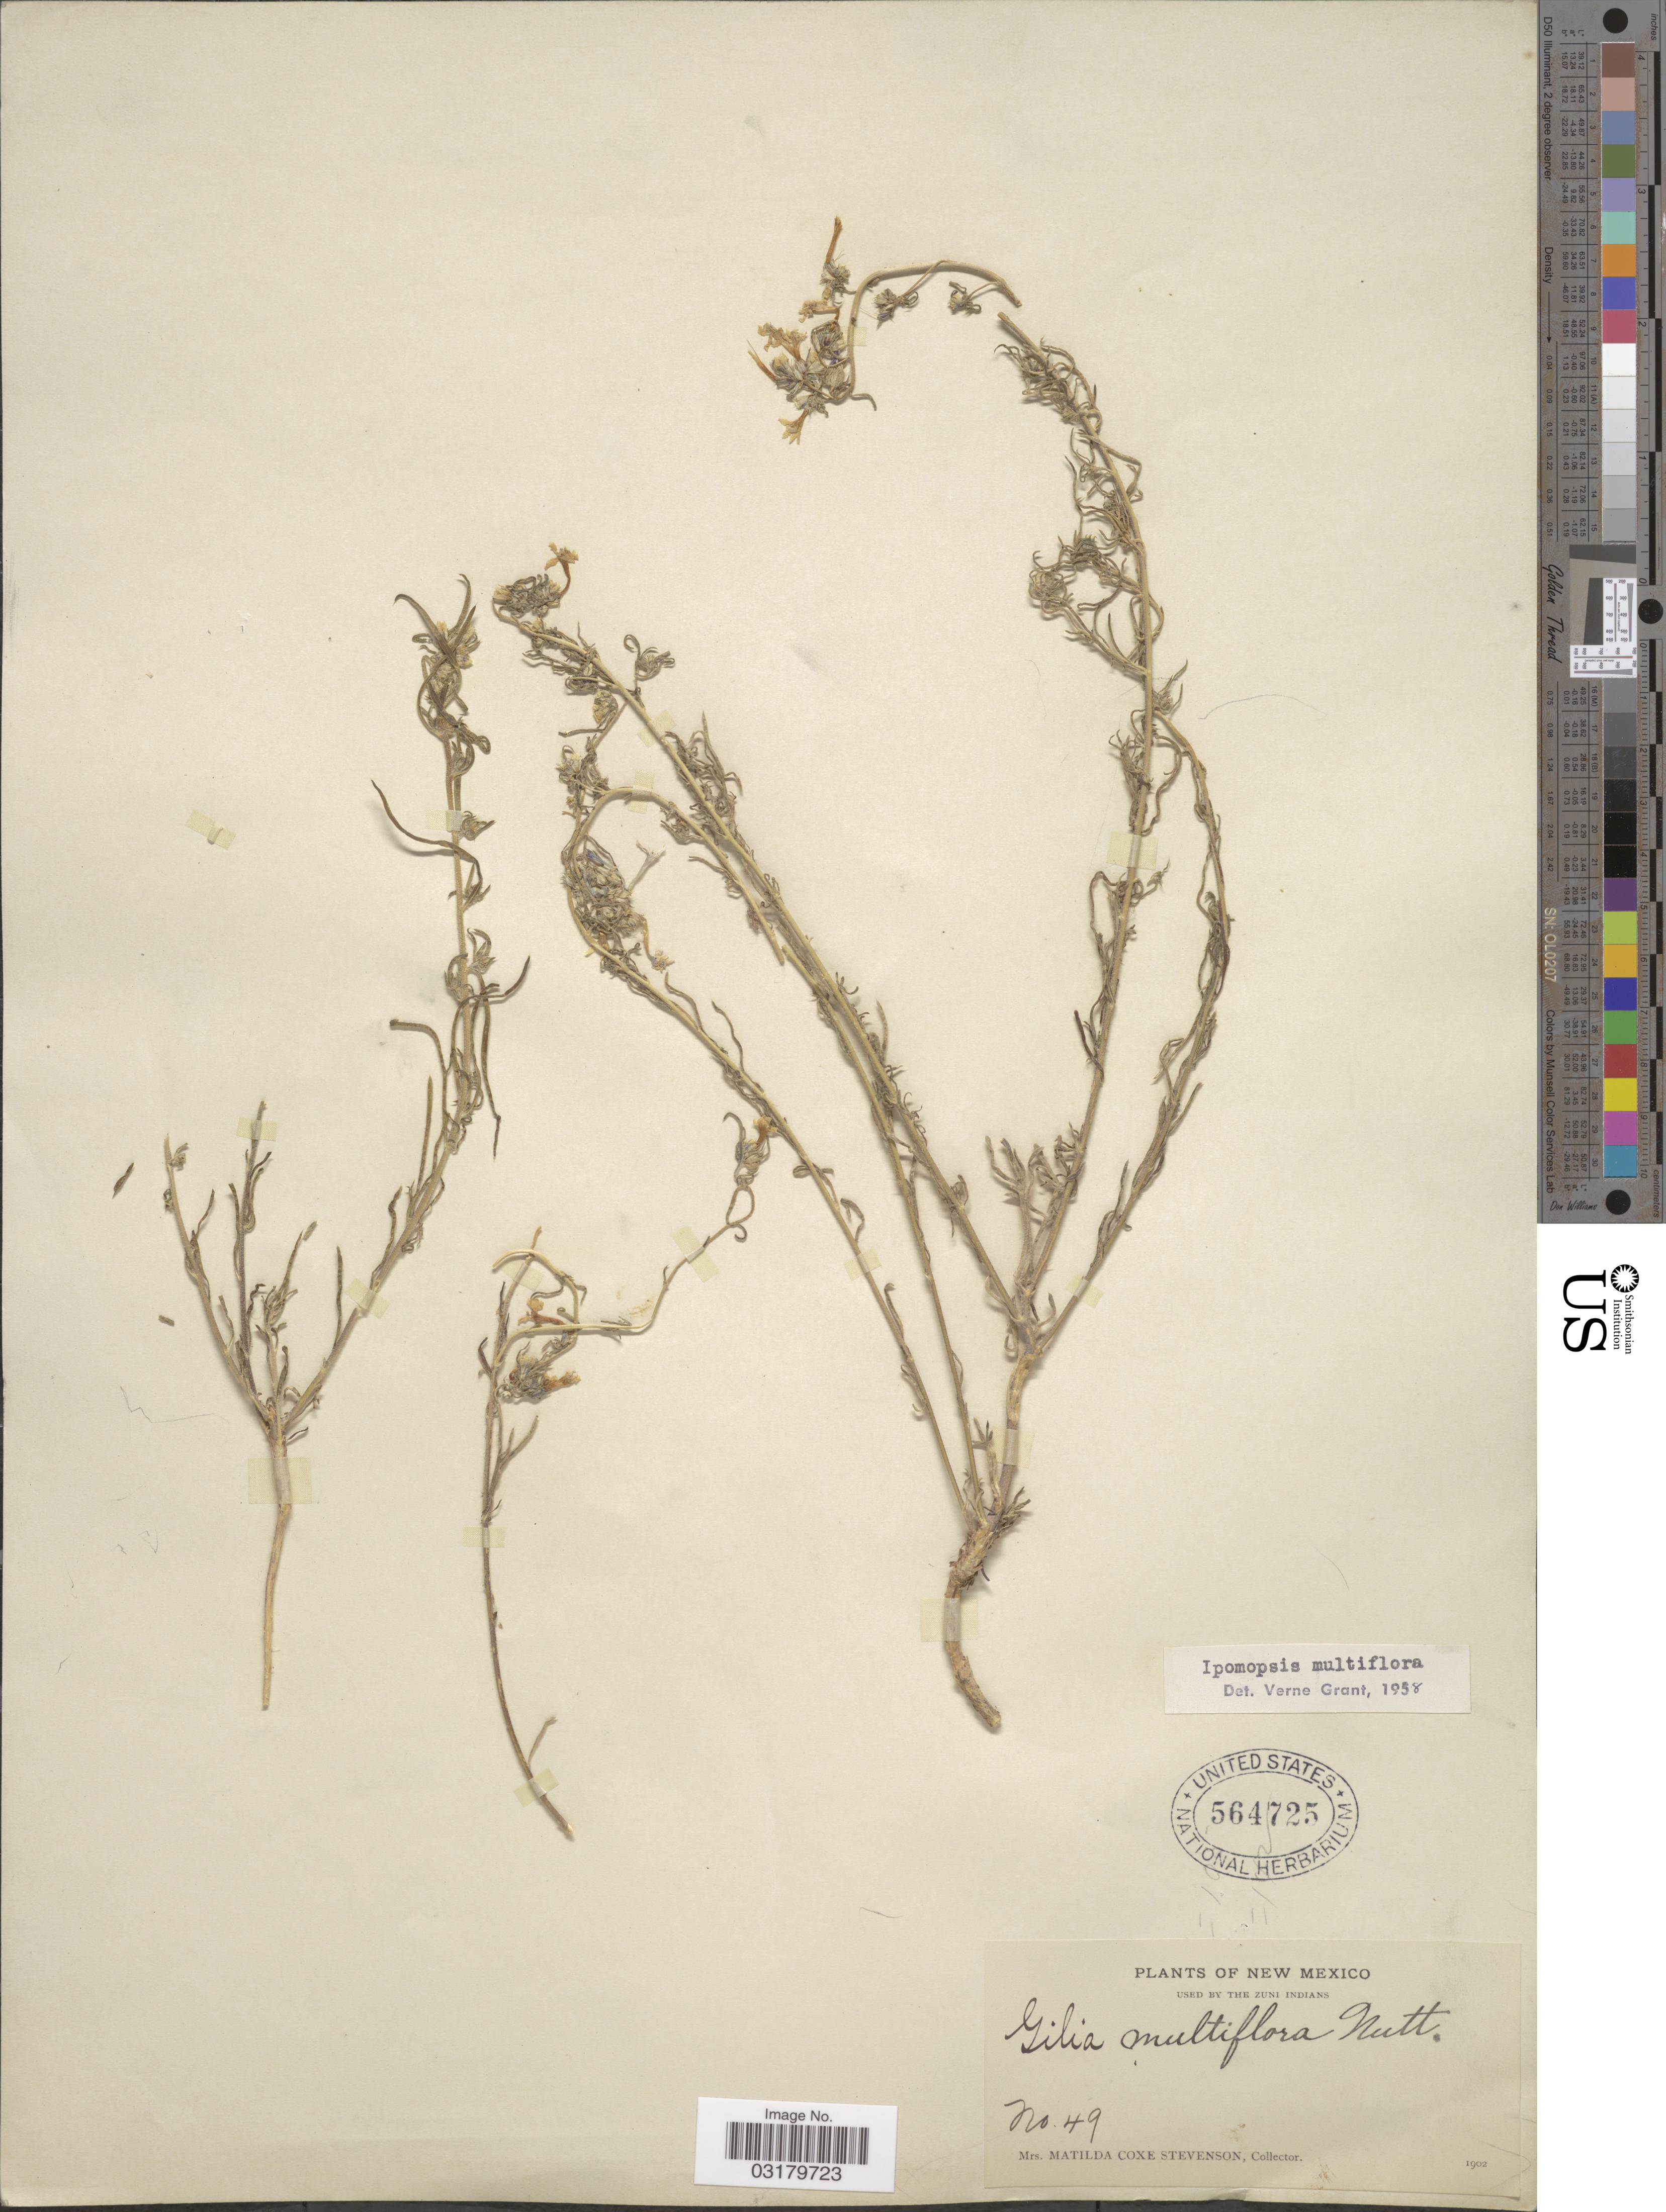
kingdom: Plantae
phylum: Tracheophyta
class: Magnoliopsida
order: Ericales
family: Polemoniaceae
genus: Ipomopsis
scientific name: Ipomopsis multiflora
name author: (Nutt.) V.E. Grant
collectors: M. Stevenson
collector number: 49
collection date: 1902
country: United States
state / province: New Mexico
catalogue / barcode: US 564725